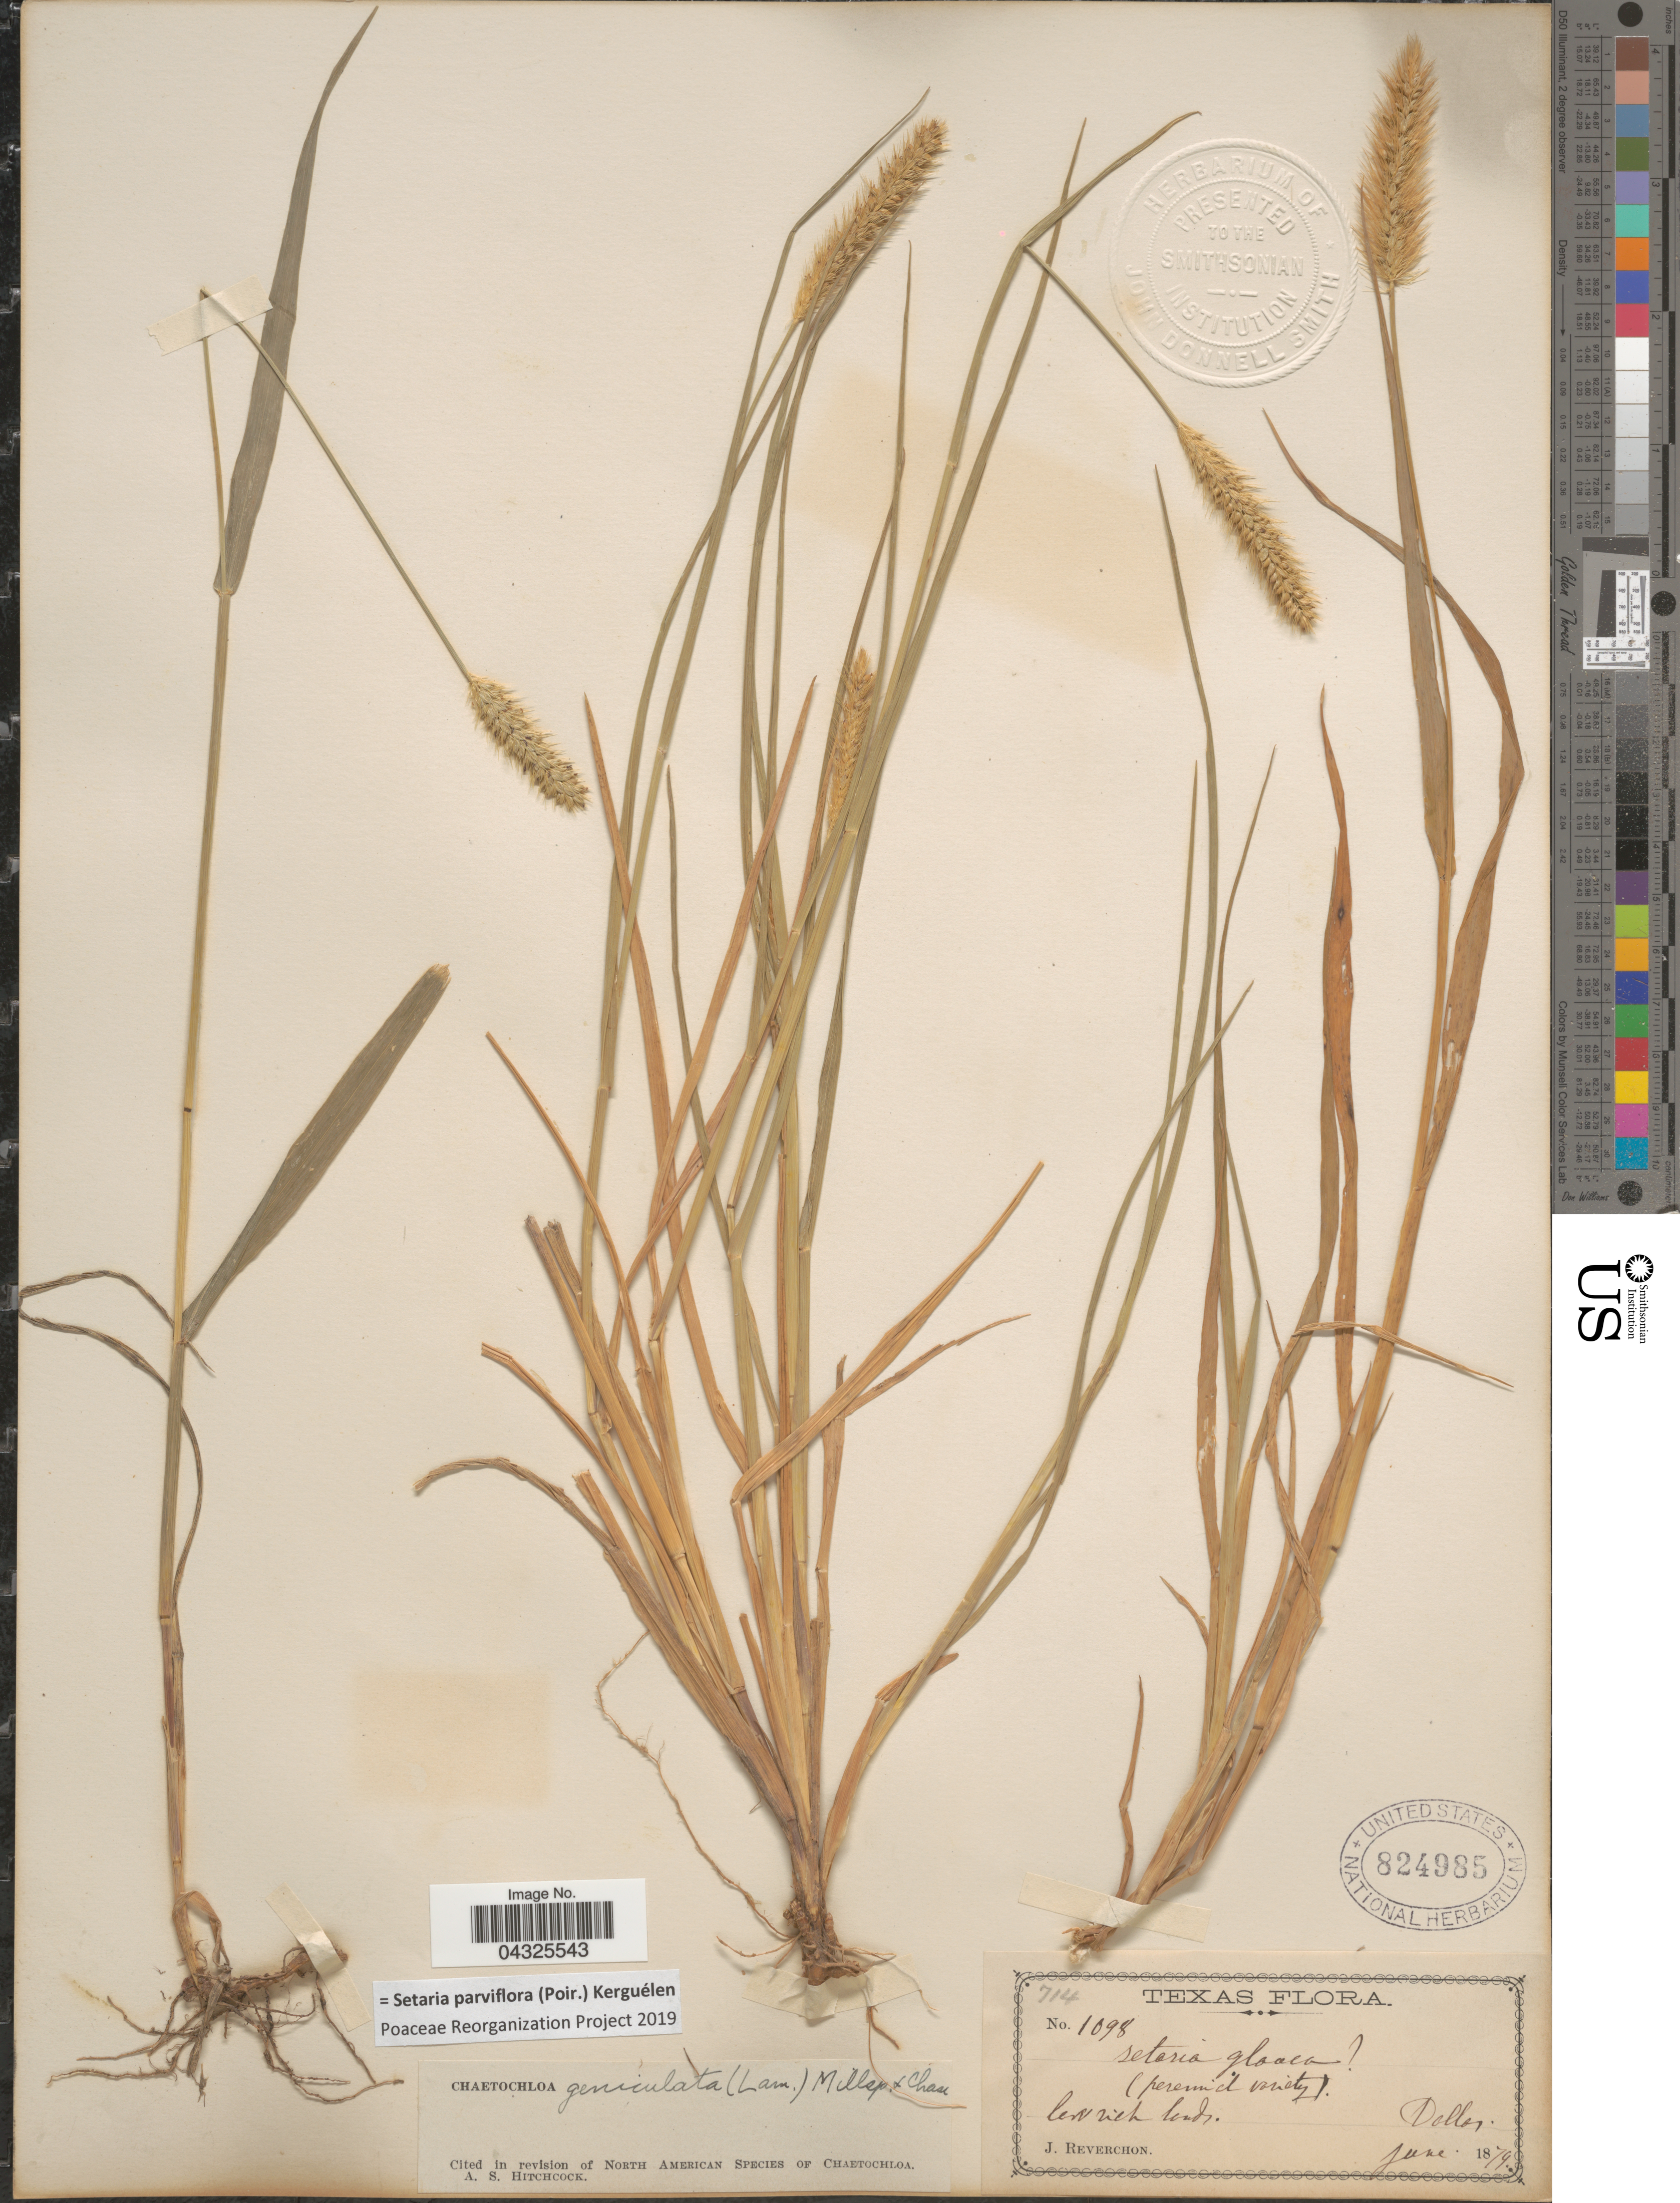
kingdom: Plantae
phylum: Tracheophyta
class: Liliopsida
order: Poales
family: Poaceae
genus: Setaria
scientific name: Setaria parviflora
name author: (Poir.) Kerguélen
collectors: J. Reverchon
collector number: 1098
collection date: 1879-06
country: United States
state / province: Texas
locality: Dallas.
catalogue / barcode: US 824985